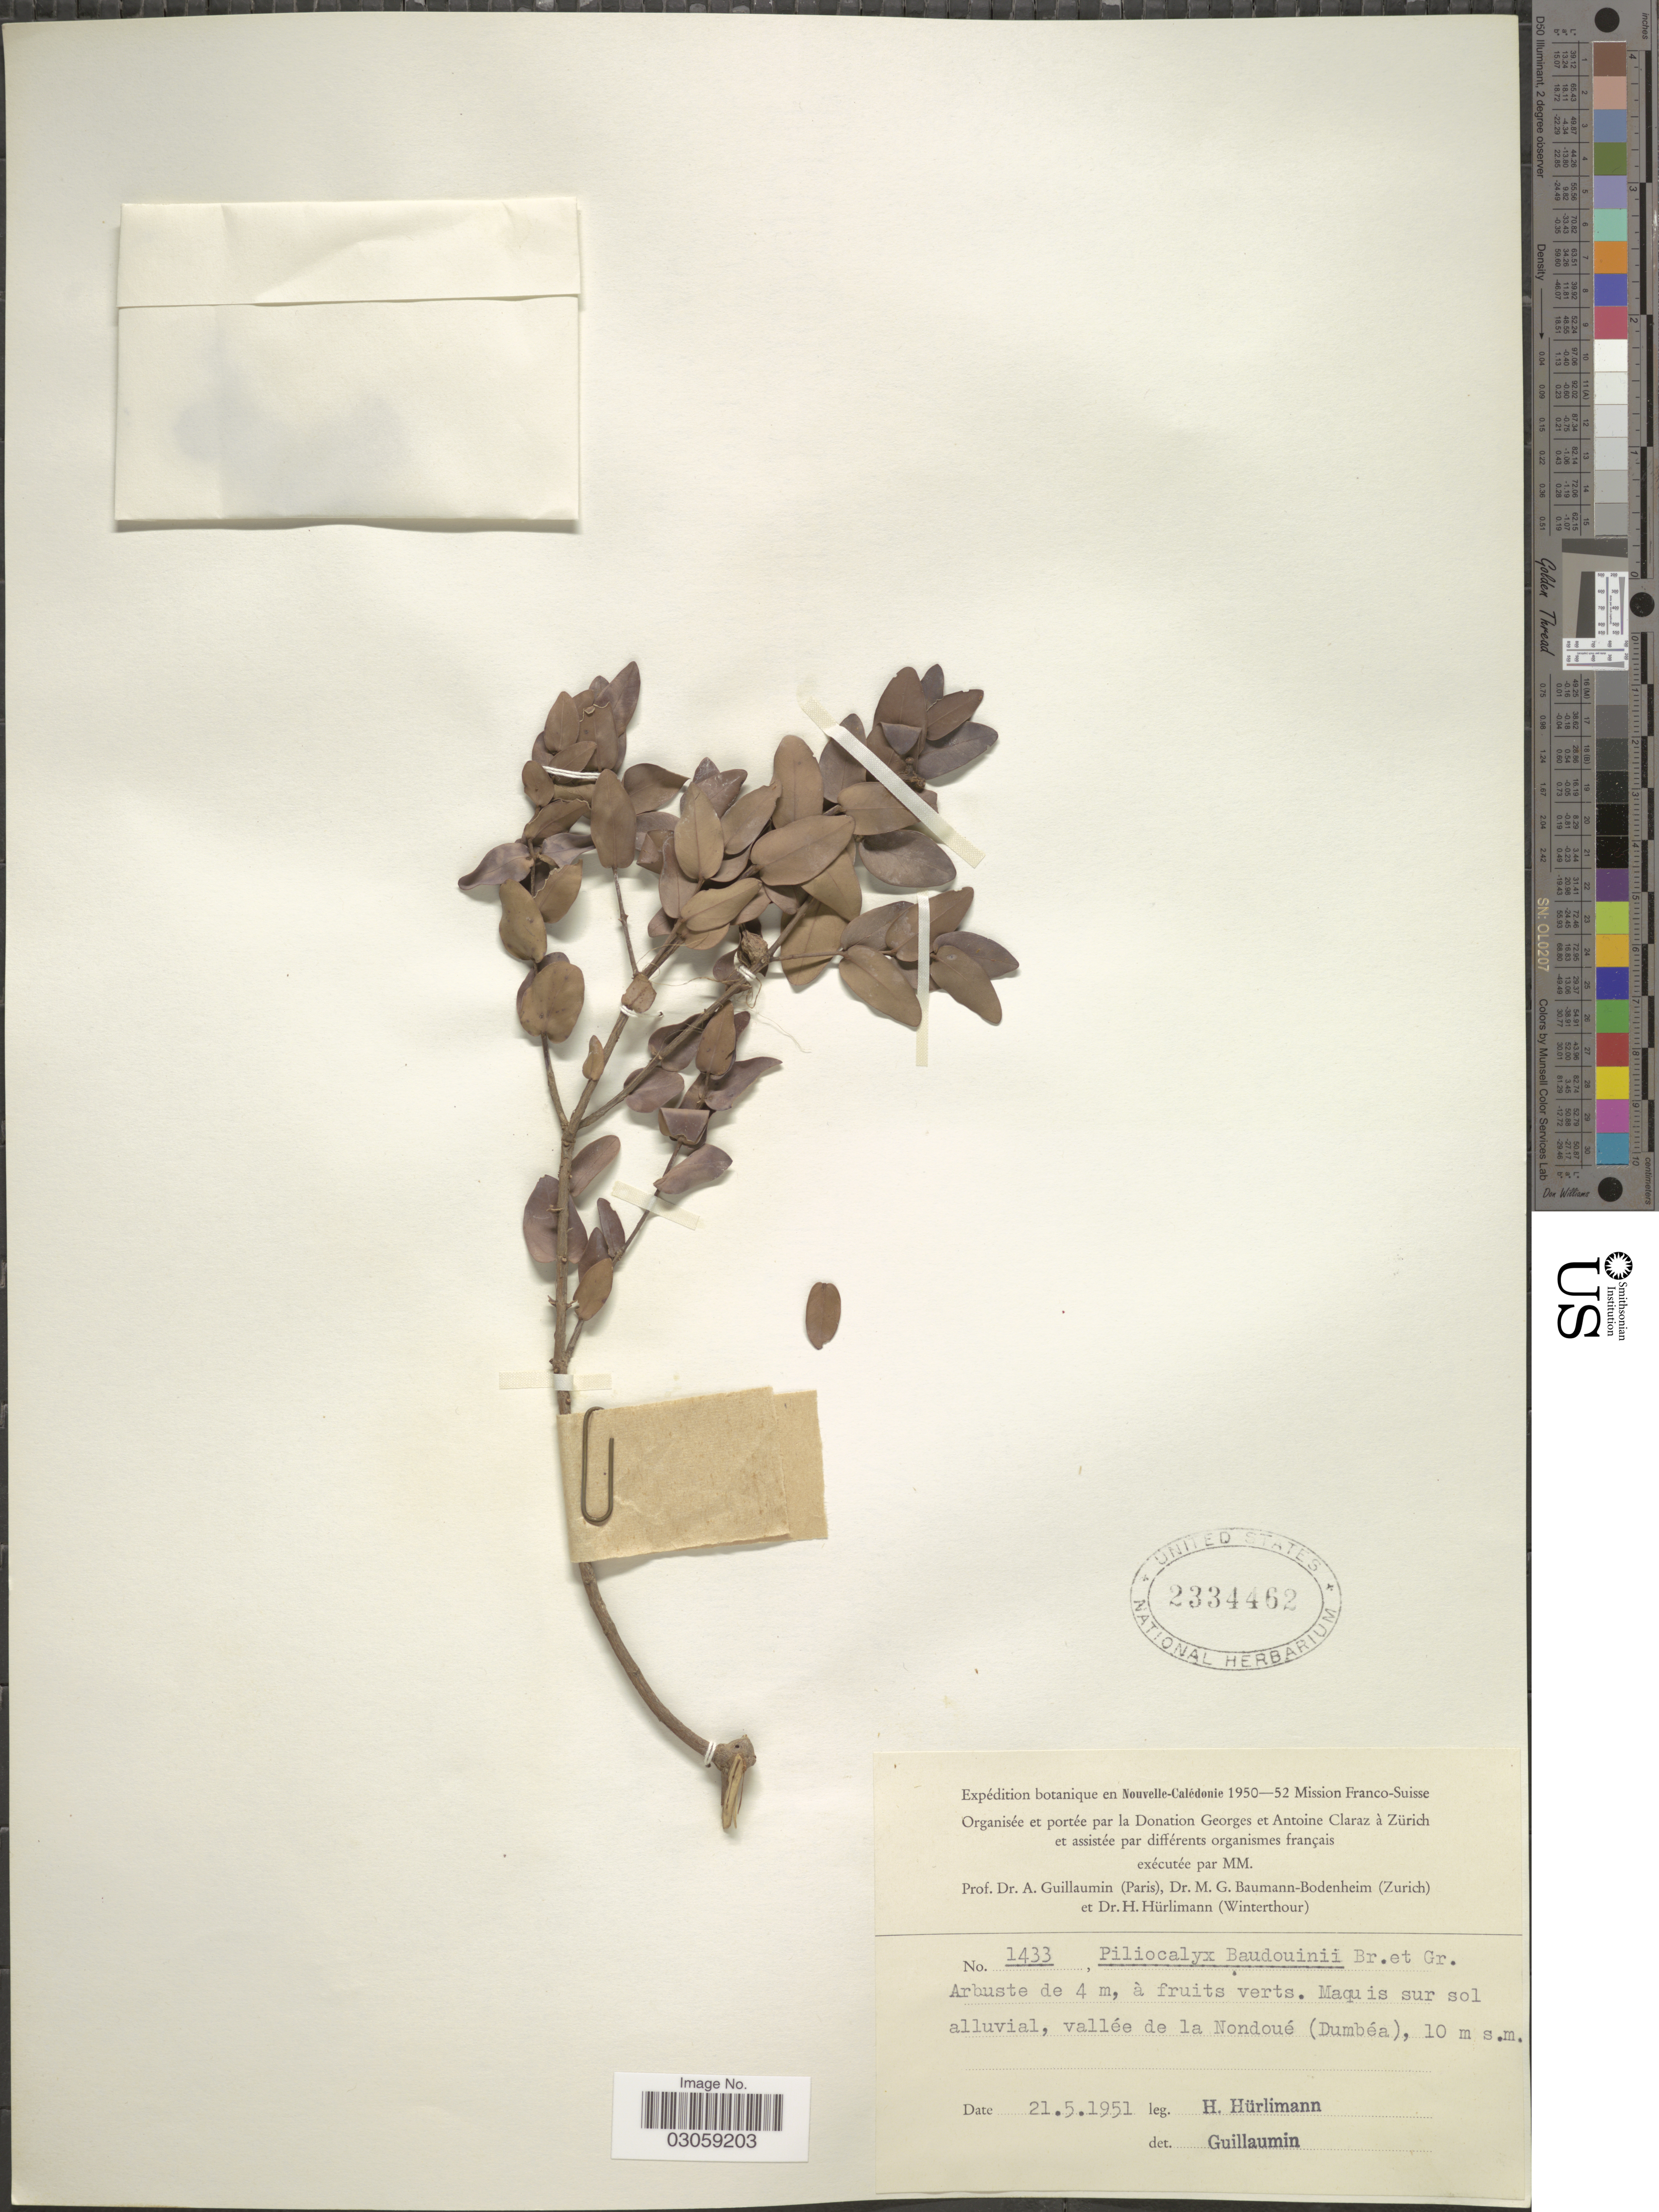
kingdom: Plantae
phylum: Tracheophyta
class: Magnoliopsida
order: Myrtales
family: Myrtaceae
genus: Syzygium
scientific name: Syzygium baudouinii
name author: (Brongn. & Gris) N. Snow et al.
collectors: H. Hürlimann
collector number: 1433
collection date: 1951-05-21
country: New Caledonia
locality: En Nouvelle-Calédonie. Maquis sur sol alluvial, vallée de la Nondoué (Dumbéa).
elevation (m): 10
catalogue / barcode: US 2334462